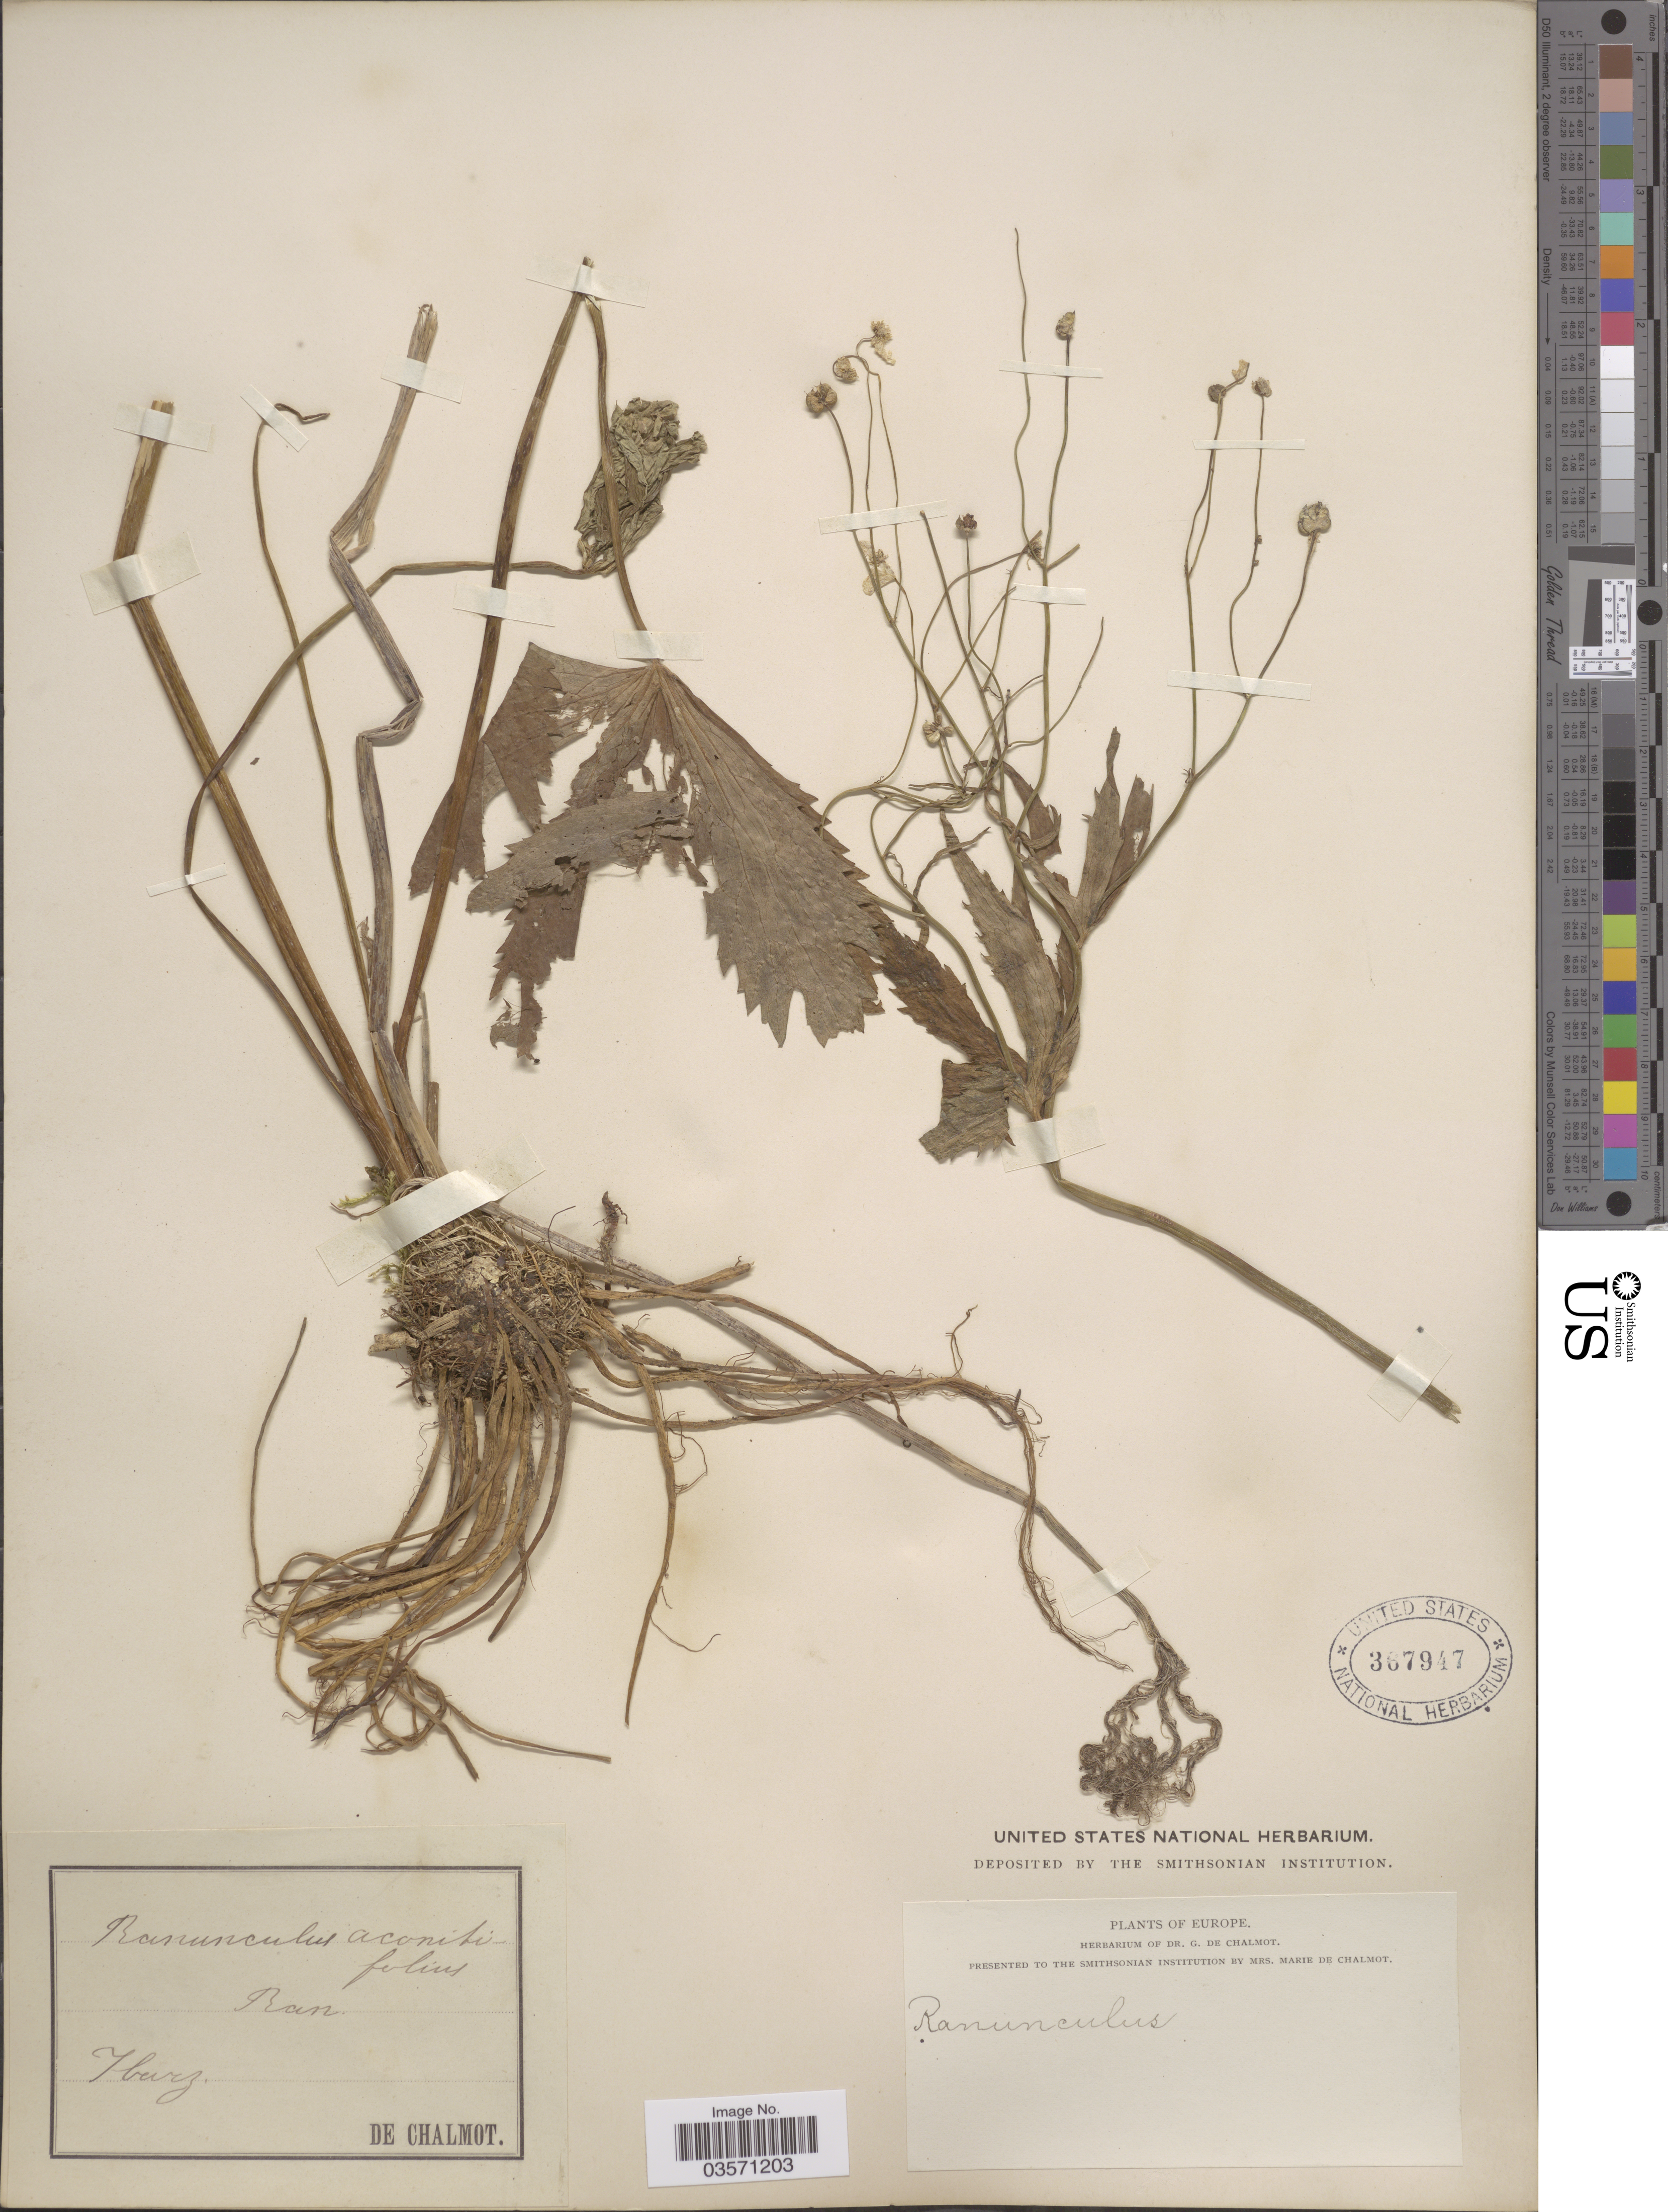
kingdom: Plantae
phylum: Tracheophyta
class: Magnoliopsida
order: Ranunculales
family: Ranunculaceae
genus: Ranunculus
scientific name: Ranunculus aconitifolius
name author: L.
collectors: G. de Chalmot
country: Germany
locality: Europe. Harz.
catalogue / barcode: US 367947